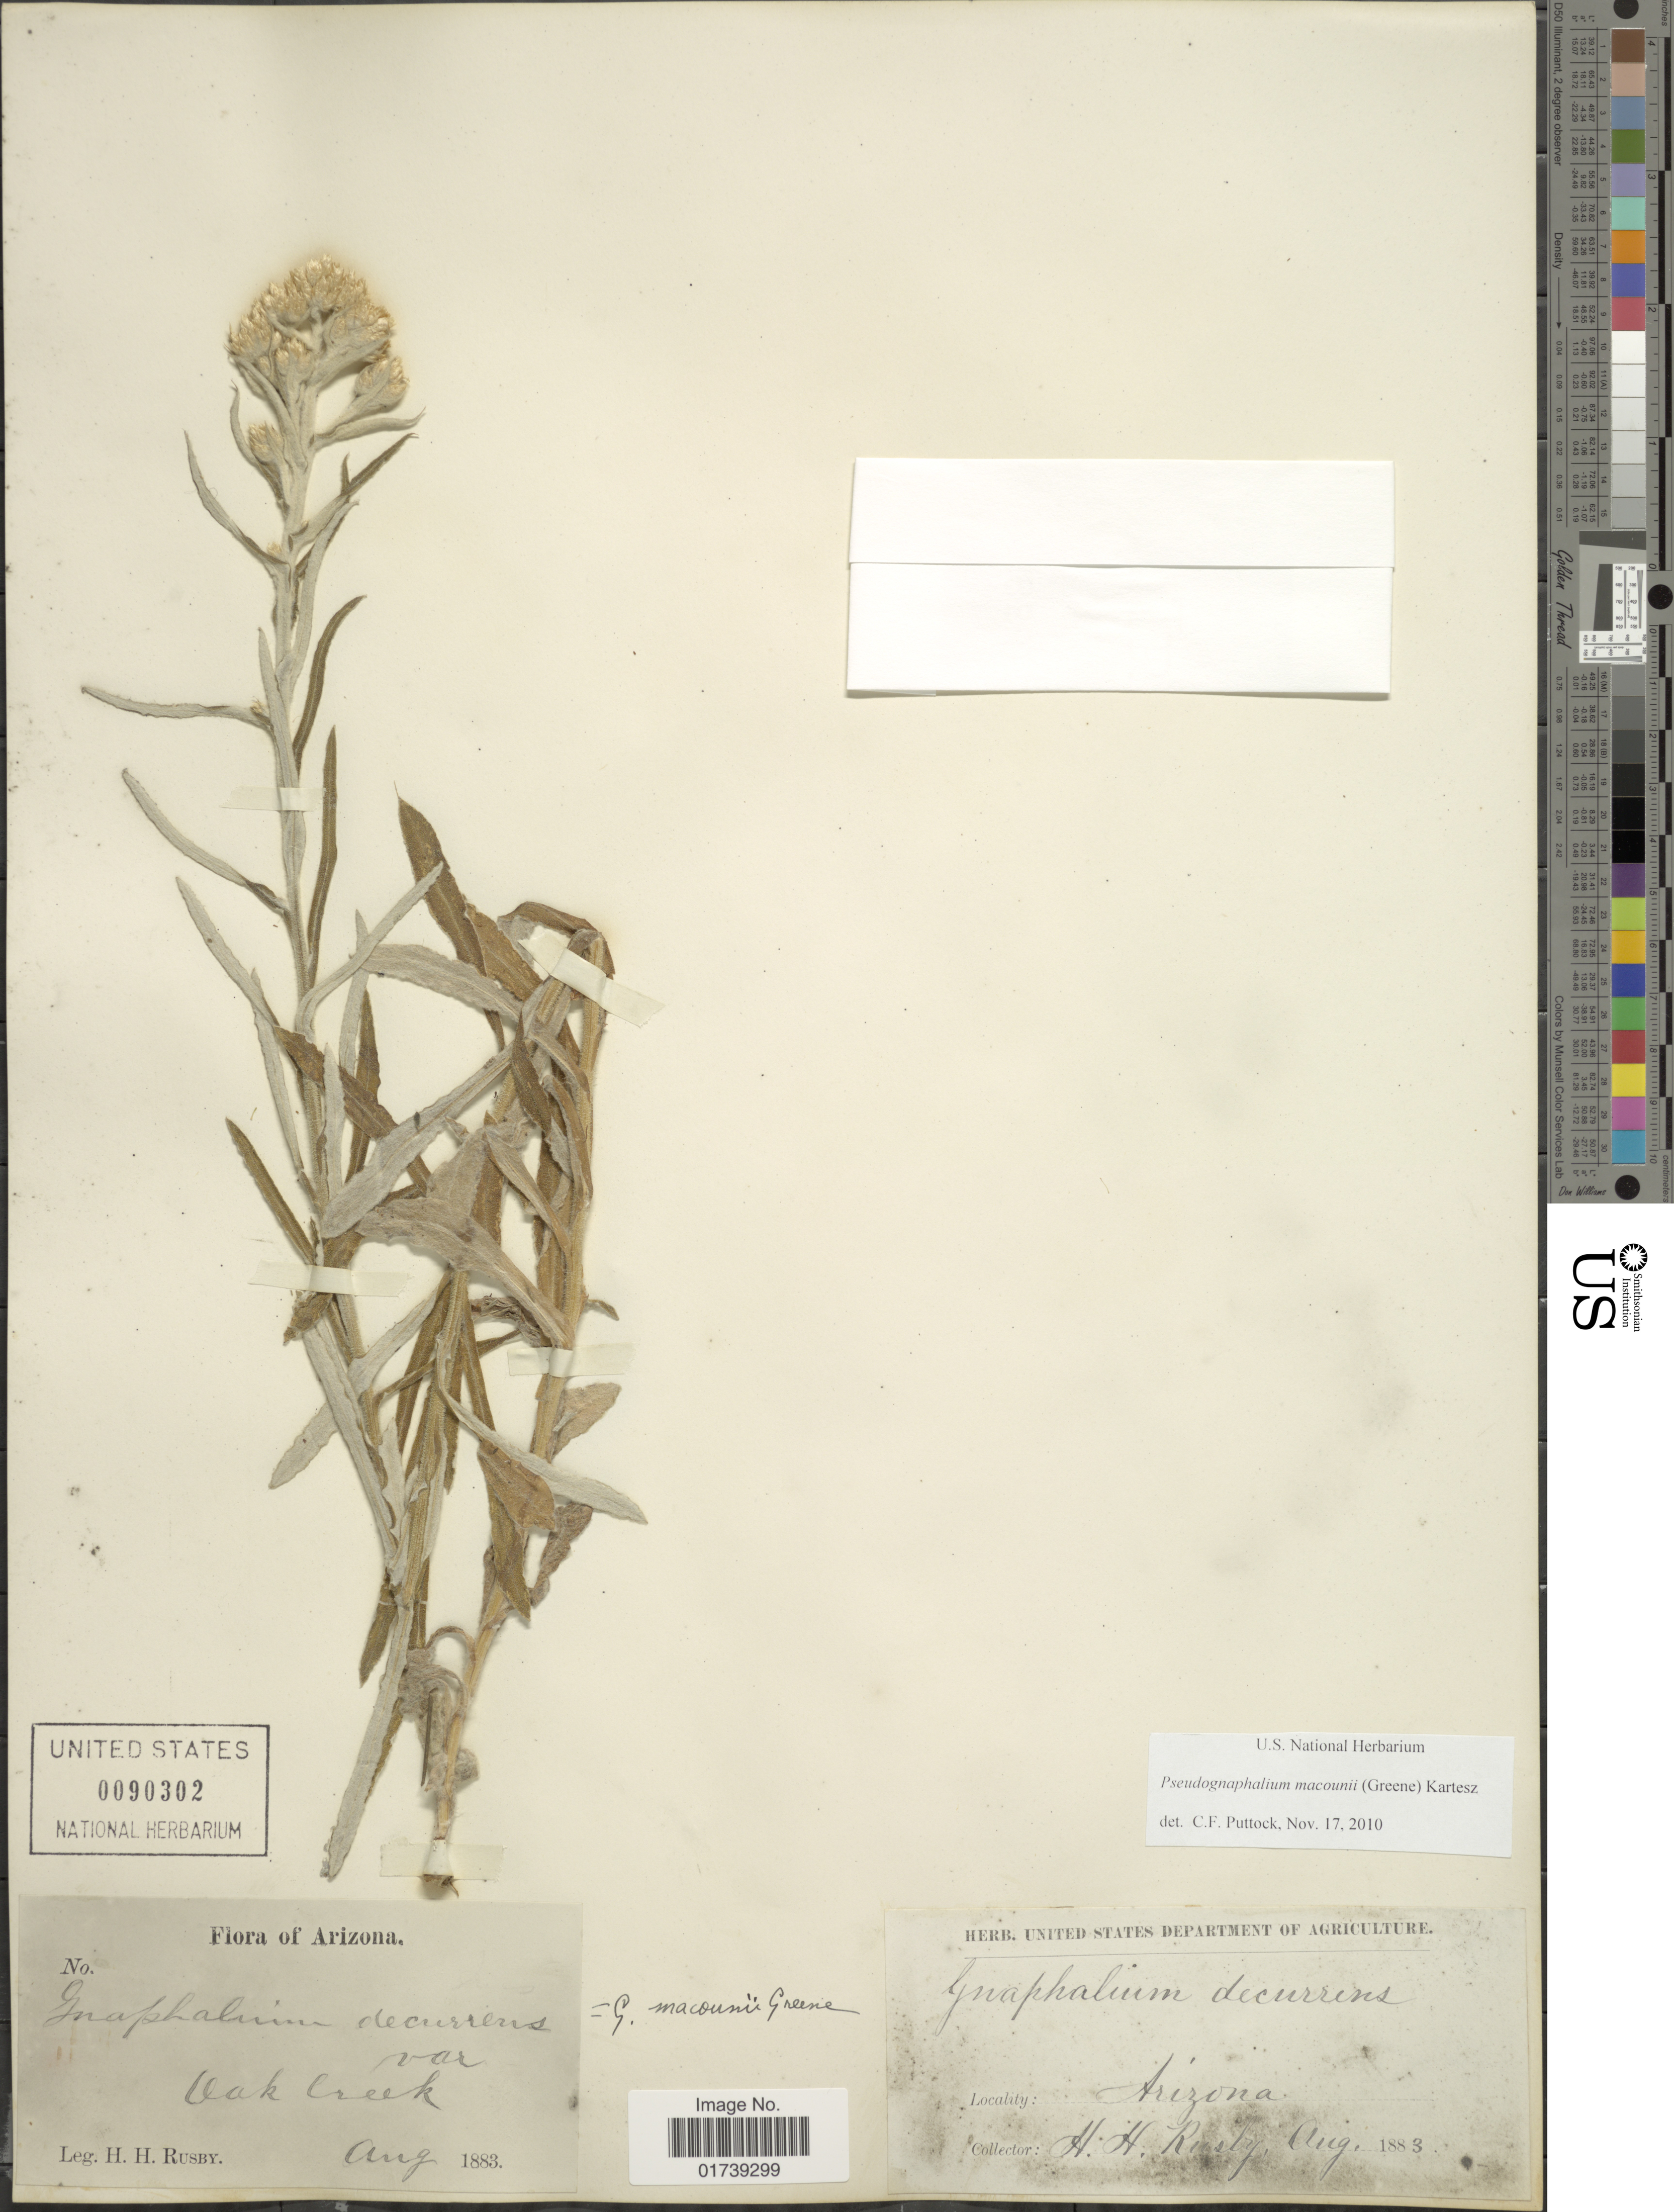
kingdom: Plantae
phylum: Tracheophyta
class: Magnoliopsida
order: Asterales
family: Asteraceae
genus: Pseudognaphalium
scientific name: Pseudognaphalium macounii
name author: (Greene) Kartesz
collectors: H. H. Rusby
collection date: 1883-08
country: United States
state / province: Arizona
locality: Oak Creek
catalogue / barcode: US 90302